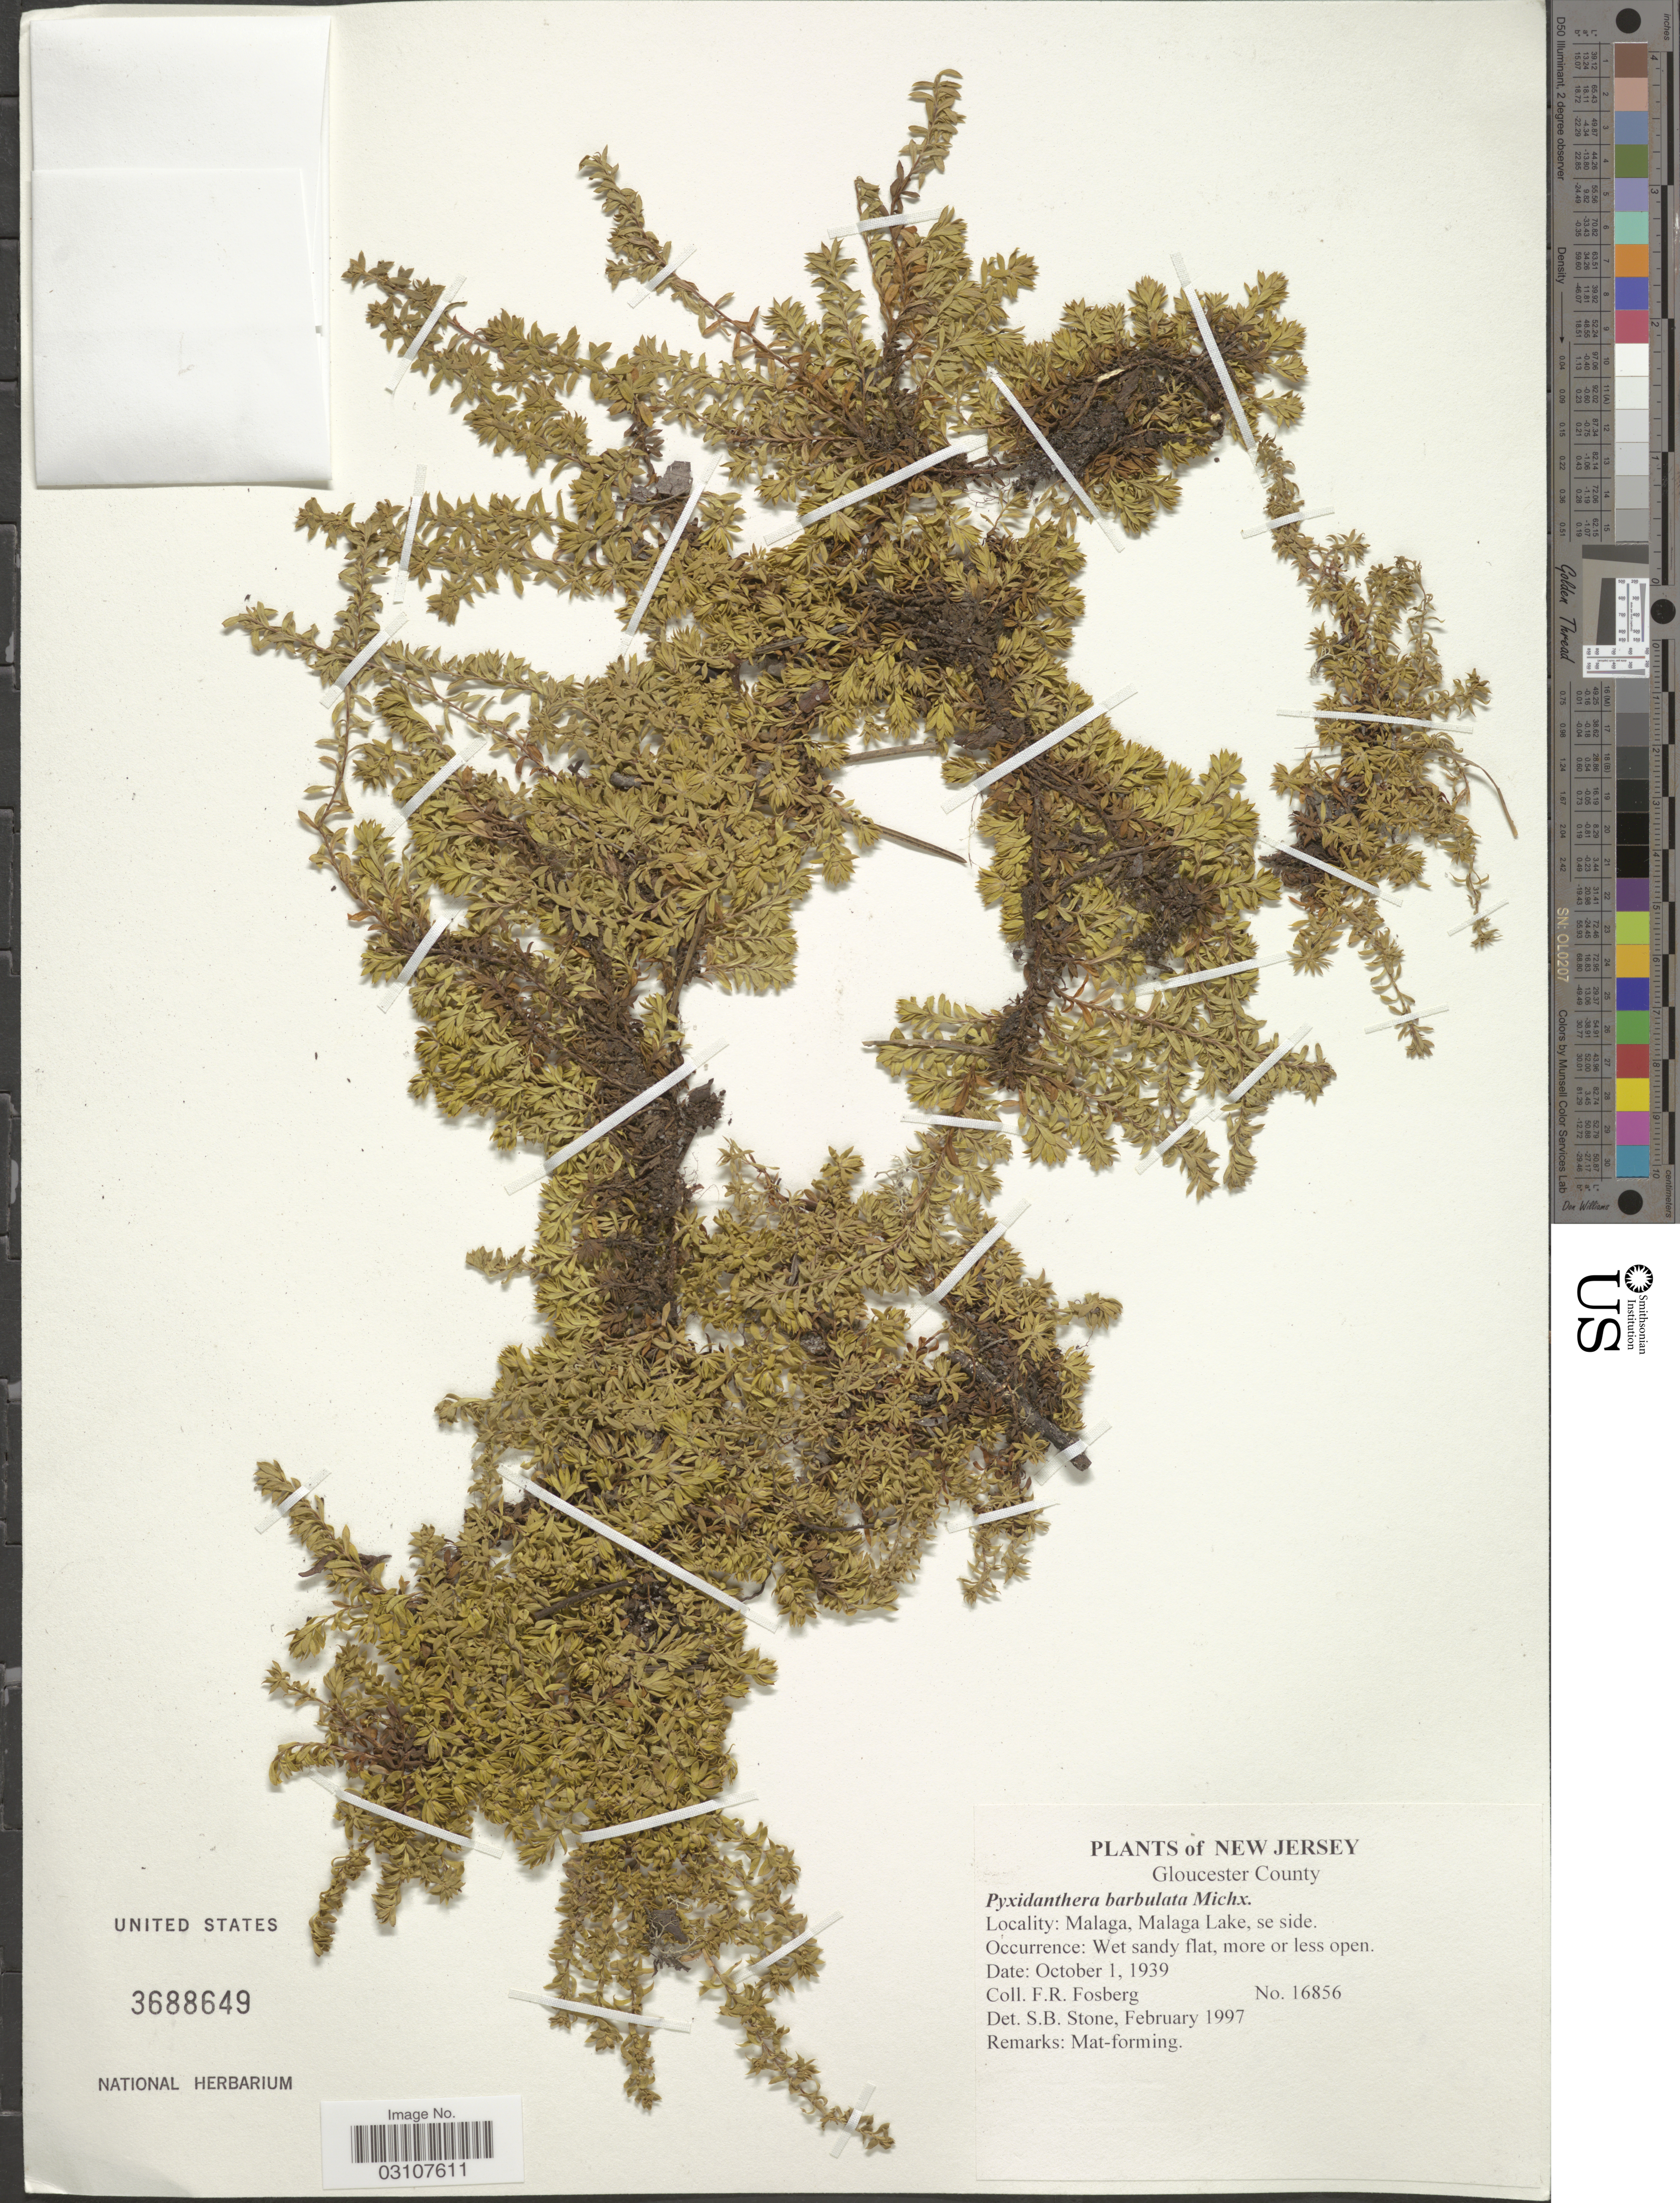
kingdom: Plantae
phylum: Tracheophyta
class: Magnoliopsida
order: Ericales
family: Diapensiaceae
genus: Pyxidanthera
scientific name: Pyxidanthera barbulata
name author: Michx.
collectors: F. R. Fosberg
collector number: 16856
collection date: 1939-10-01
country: United States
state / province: New Jersey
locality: Gloucester County. Malaga, Malaga Lake, se side.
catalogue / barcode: US 3688649